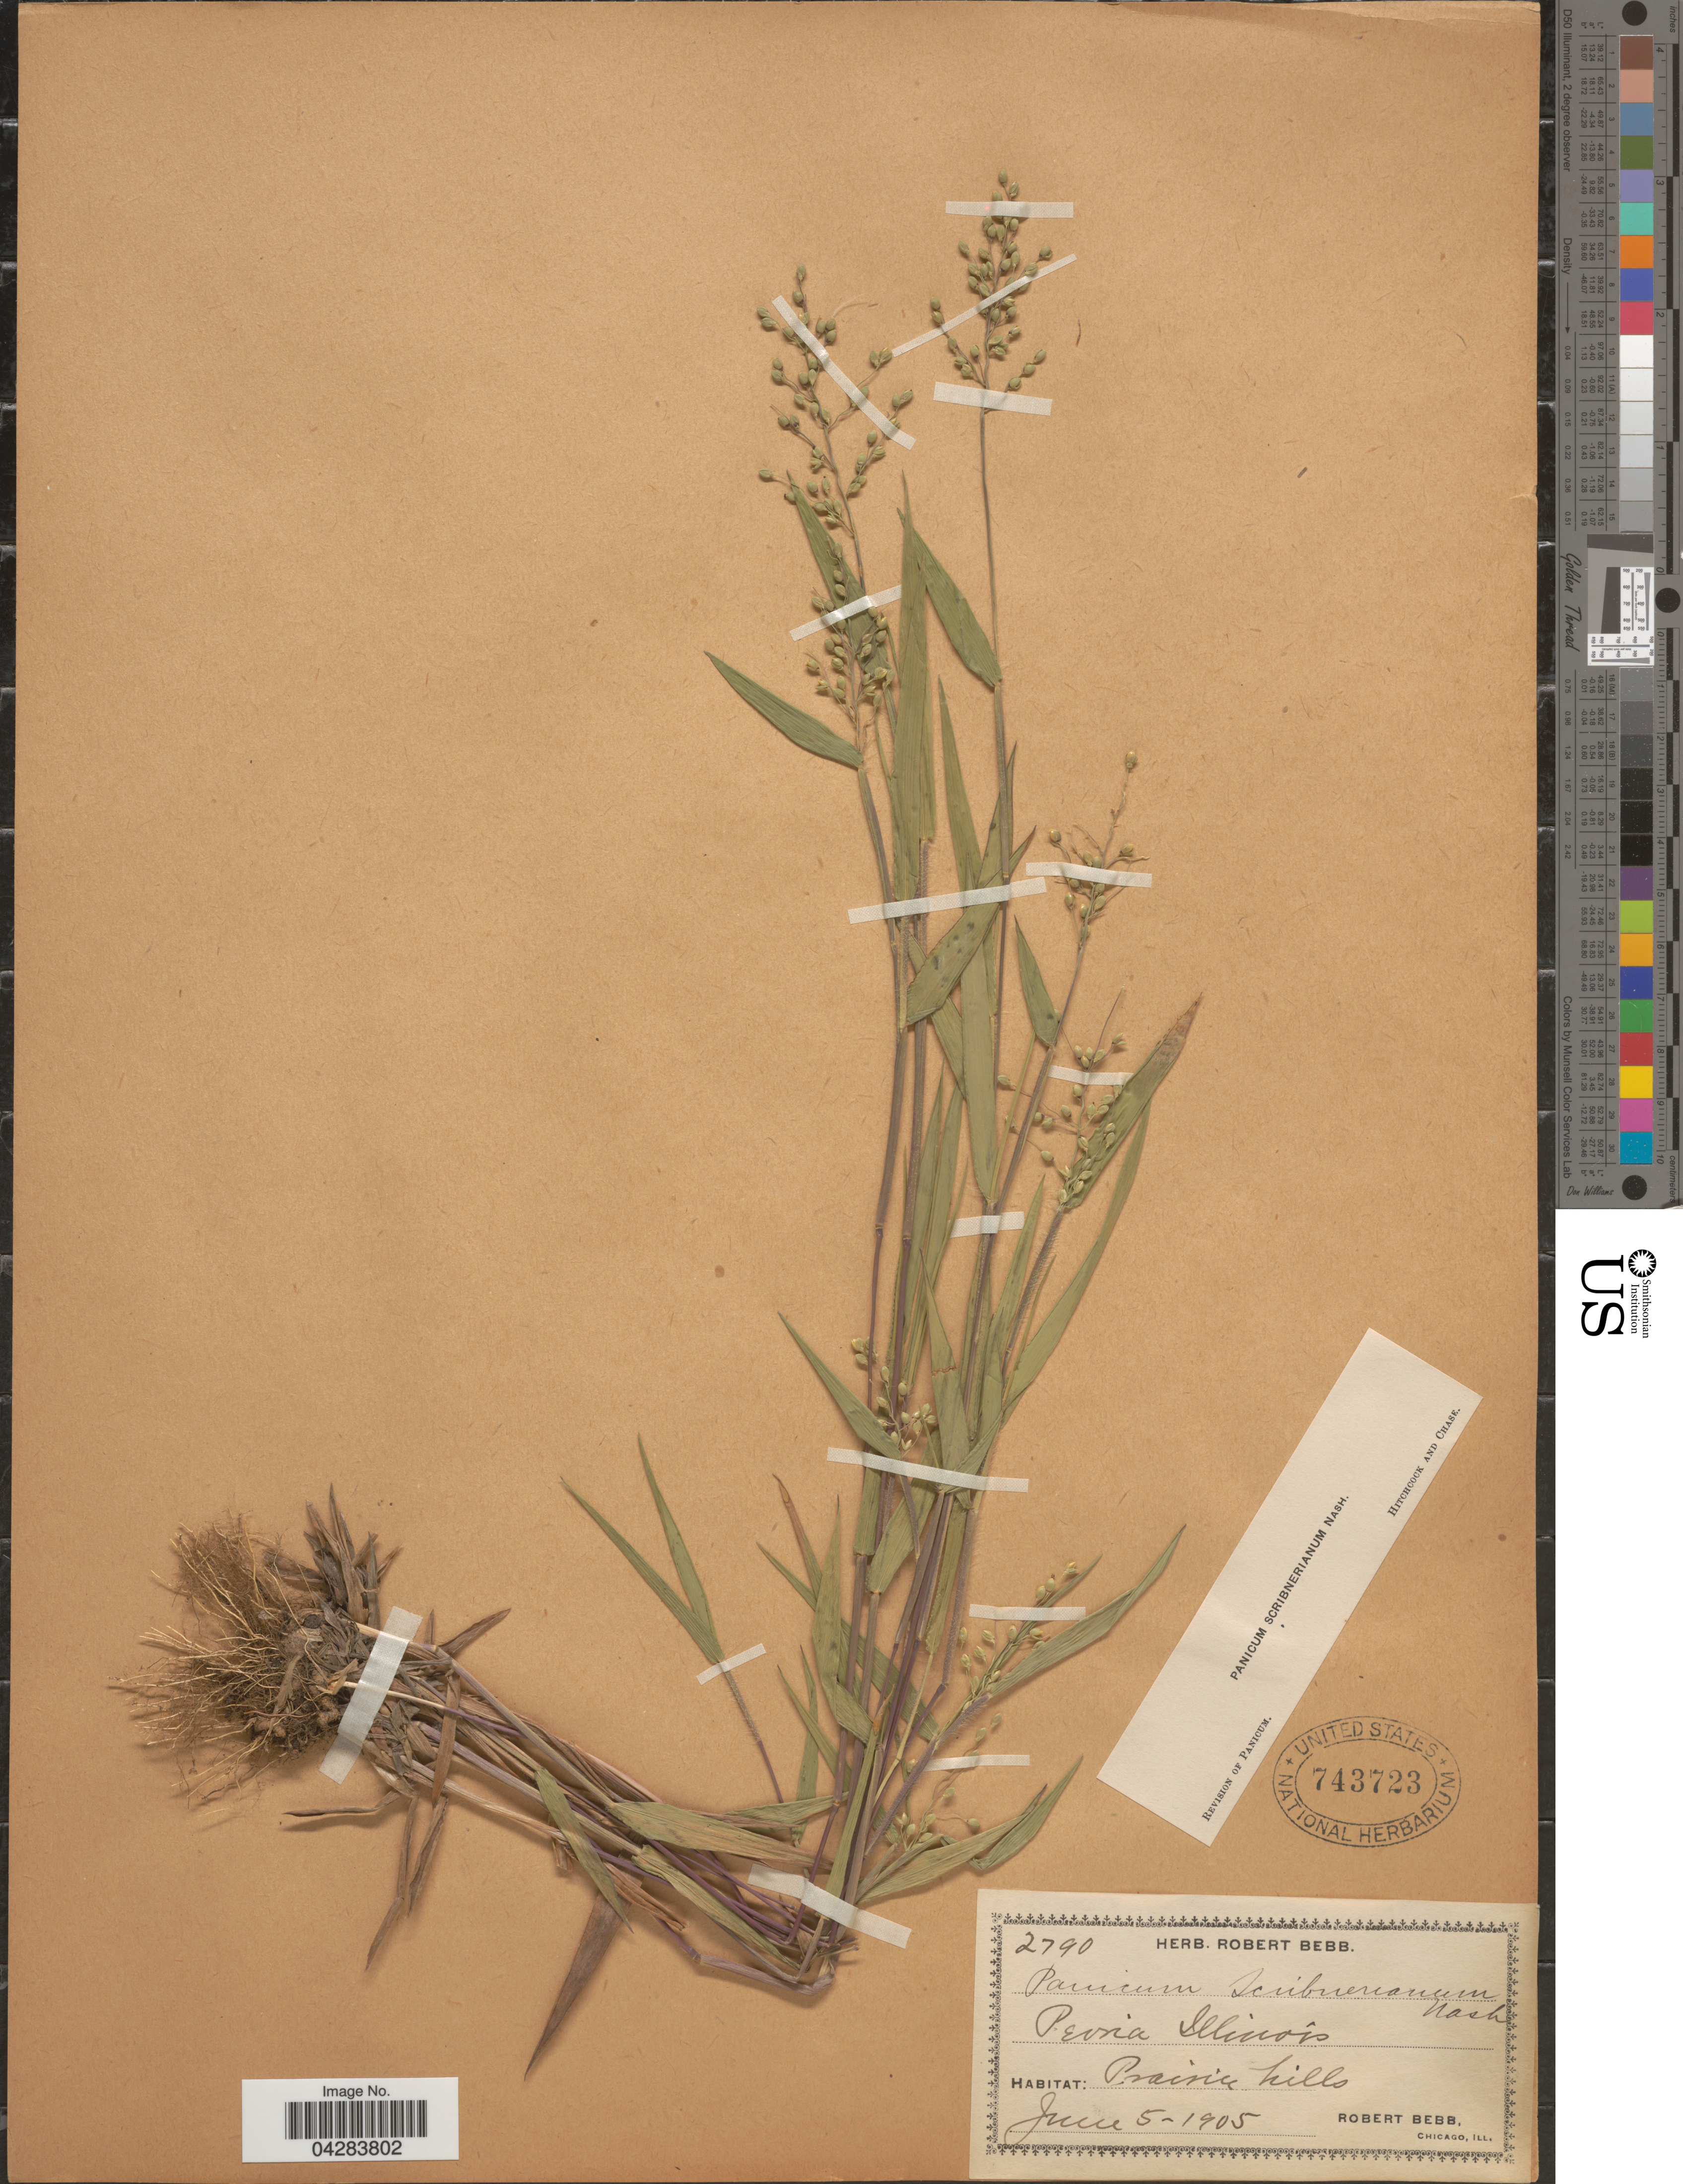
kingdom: Plantae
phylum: Tracheophyta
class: Liliopsida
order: Poales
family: Poaceae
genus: Dichanthelium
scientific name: Dichanthelium oligosanthes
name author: (Schult.) Gould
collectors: R. Bebb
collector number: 2790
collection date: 1905-06-05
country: United States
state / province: Illinois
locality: Peoria. Prairie hills.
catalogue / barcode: US 743723